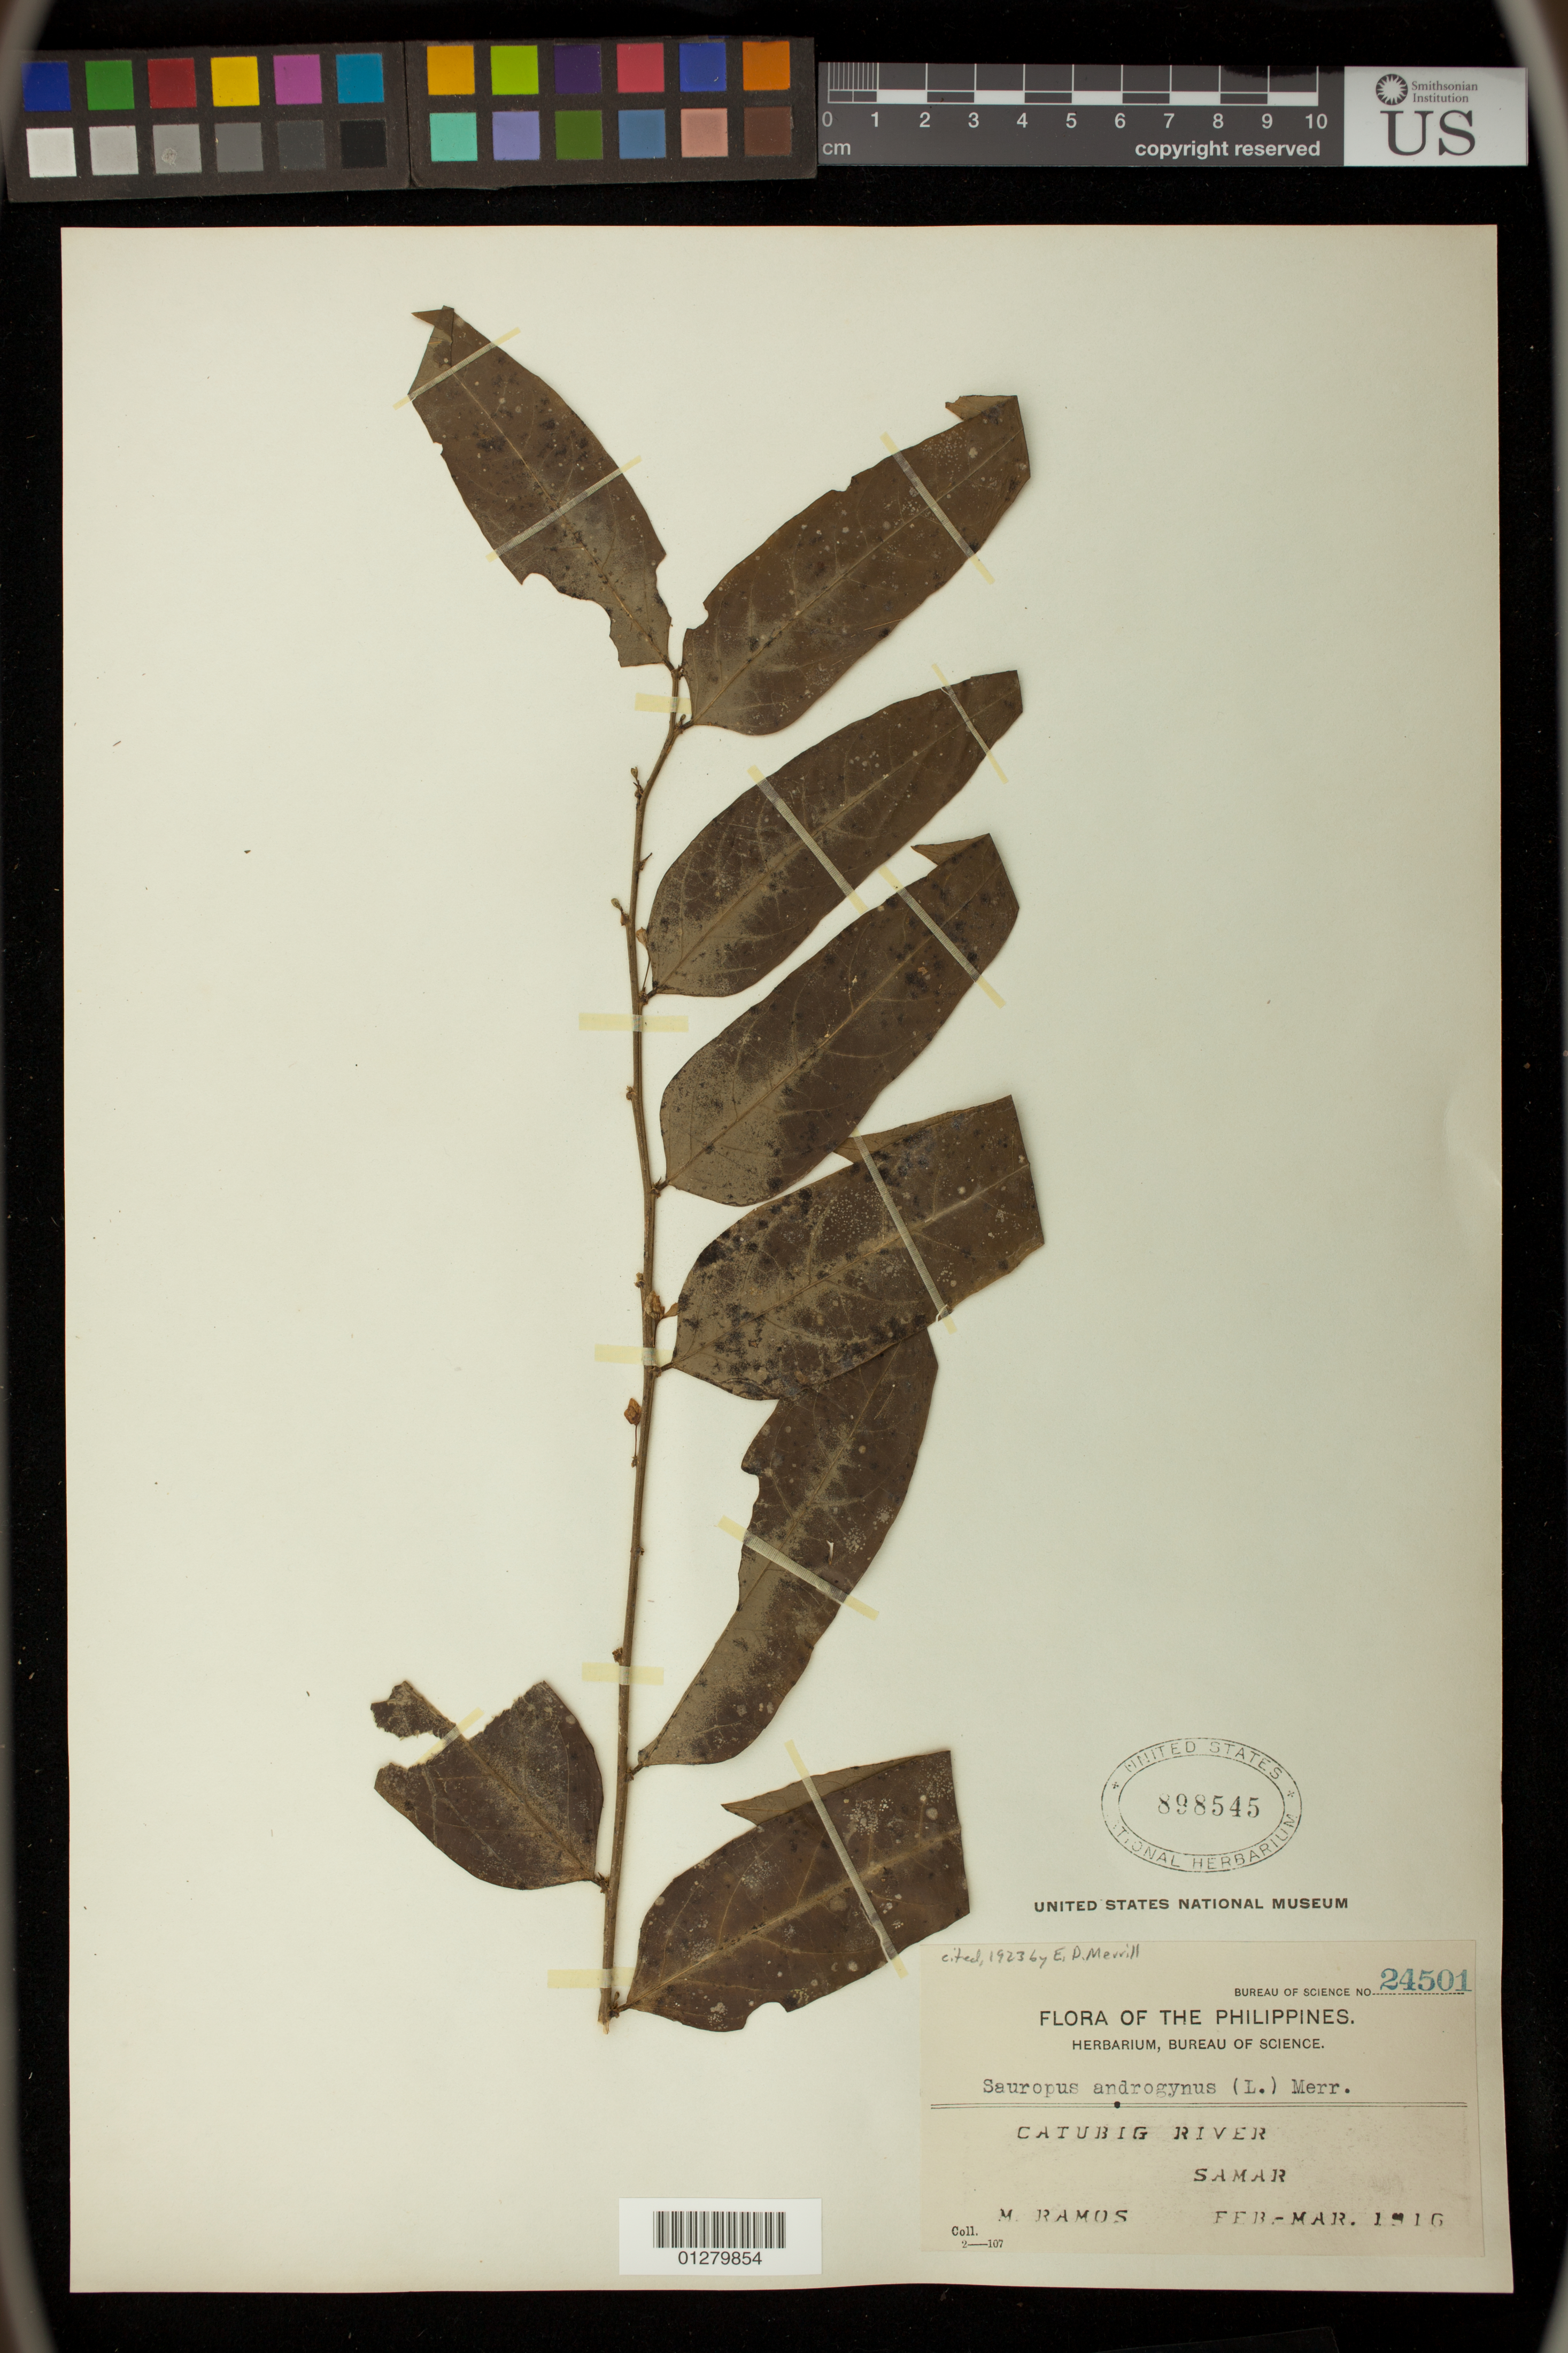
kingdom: Plantae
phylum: Tracheophyta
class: Magnoliopsida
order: Malpighiales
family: Phyllanthaceae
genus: Sauropus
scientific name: Sauropus androgynus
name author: (L.) Merr.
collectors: M. Ramos & M. Ramos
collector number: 24501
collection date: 1916-02/1916-03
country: Philippines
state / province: Eastern Visayas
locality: Catubig River, Samar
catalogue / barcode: US 898545